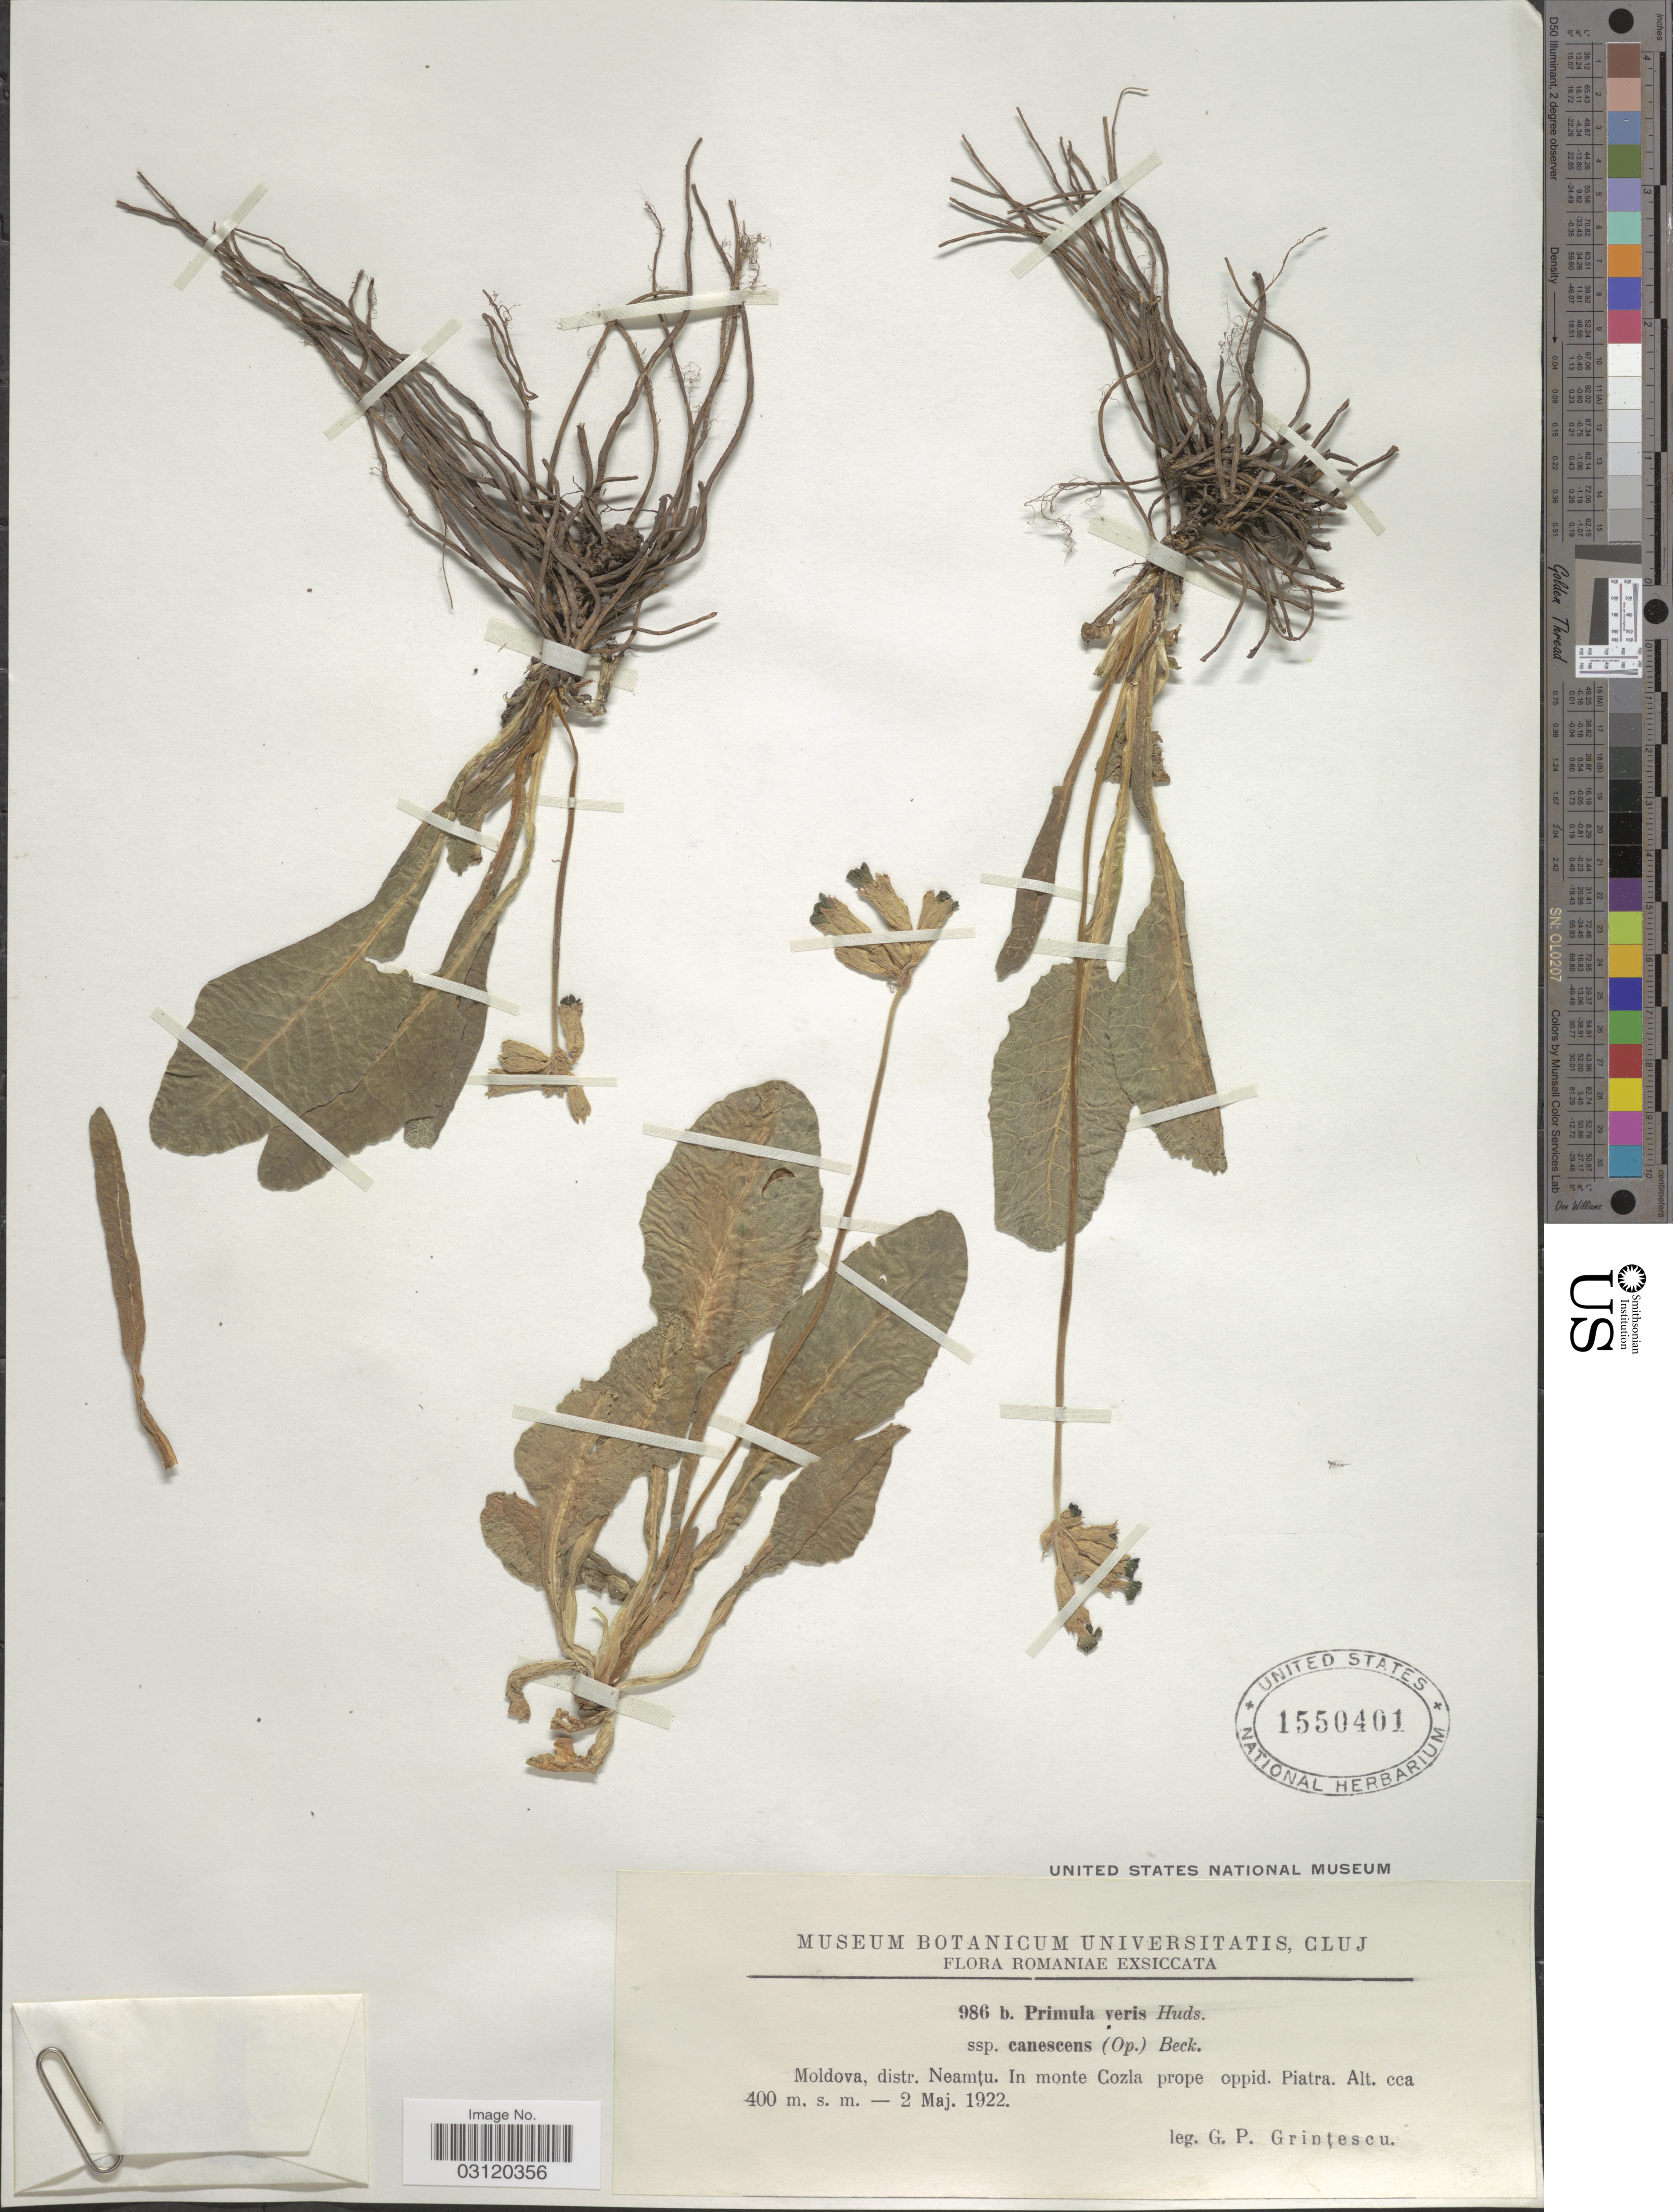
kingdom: Plantae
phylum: Tracheophyta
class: Magnoliopsida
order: Ericales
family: Primulaceae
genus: Primula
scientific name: Primula veris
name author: L.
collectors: G. Grintescu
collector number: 986b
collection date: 1922-05-02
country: Romania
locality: Moldova, distr. Neamtu. In monte Cozla prope oppid. Piatra.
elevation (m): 400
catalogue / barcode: US 1550401